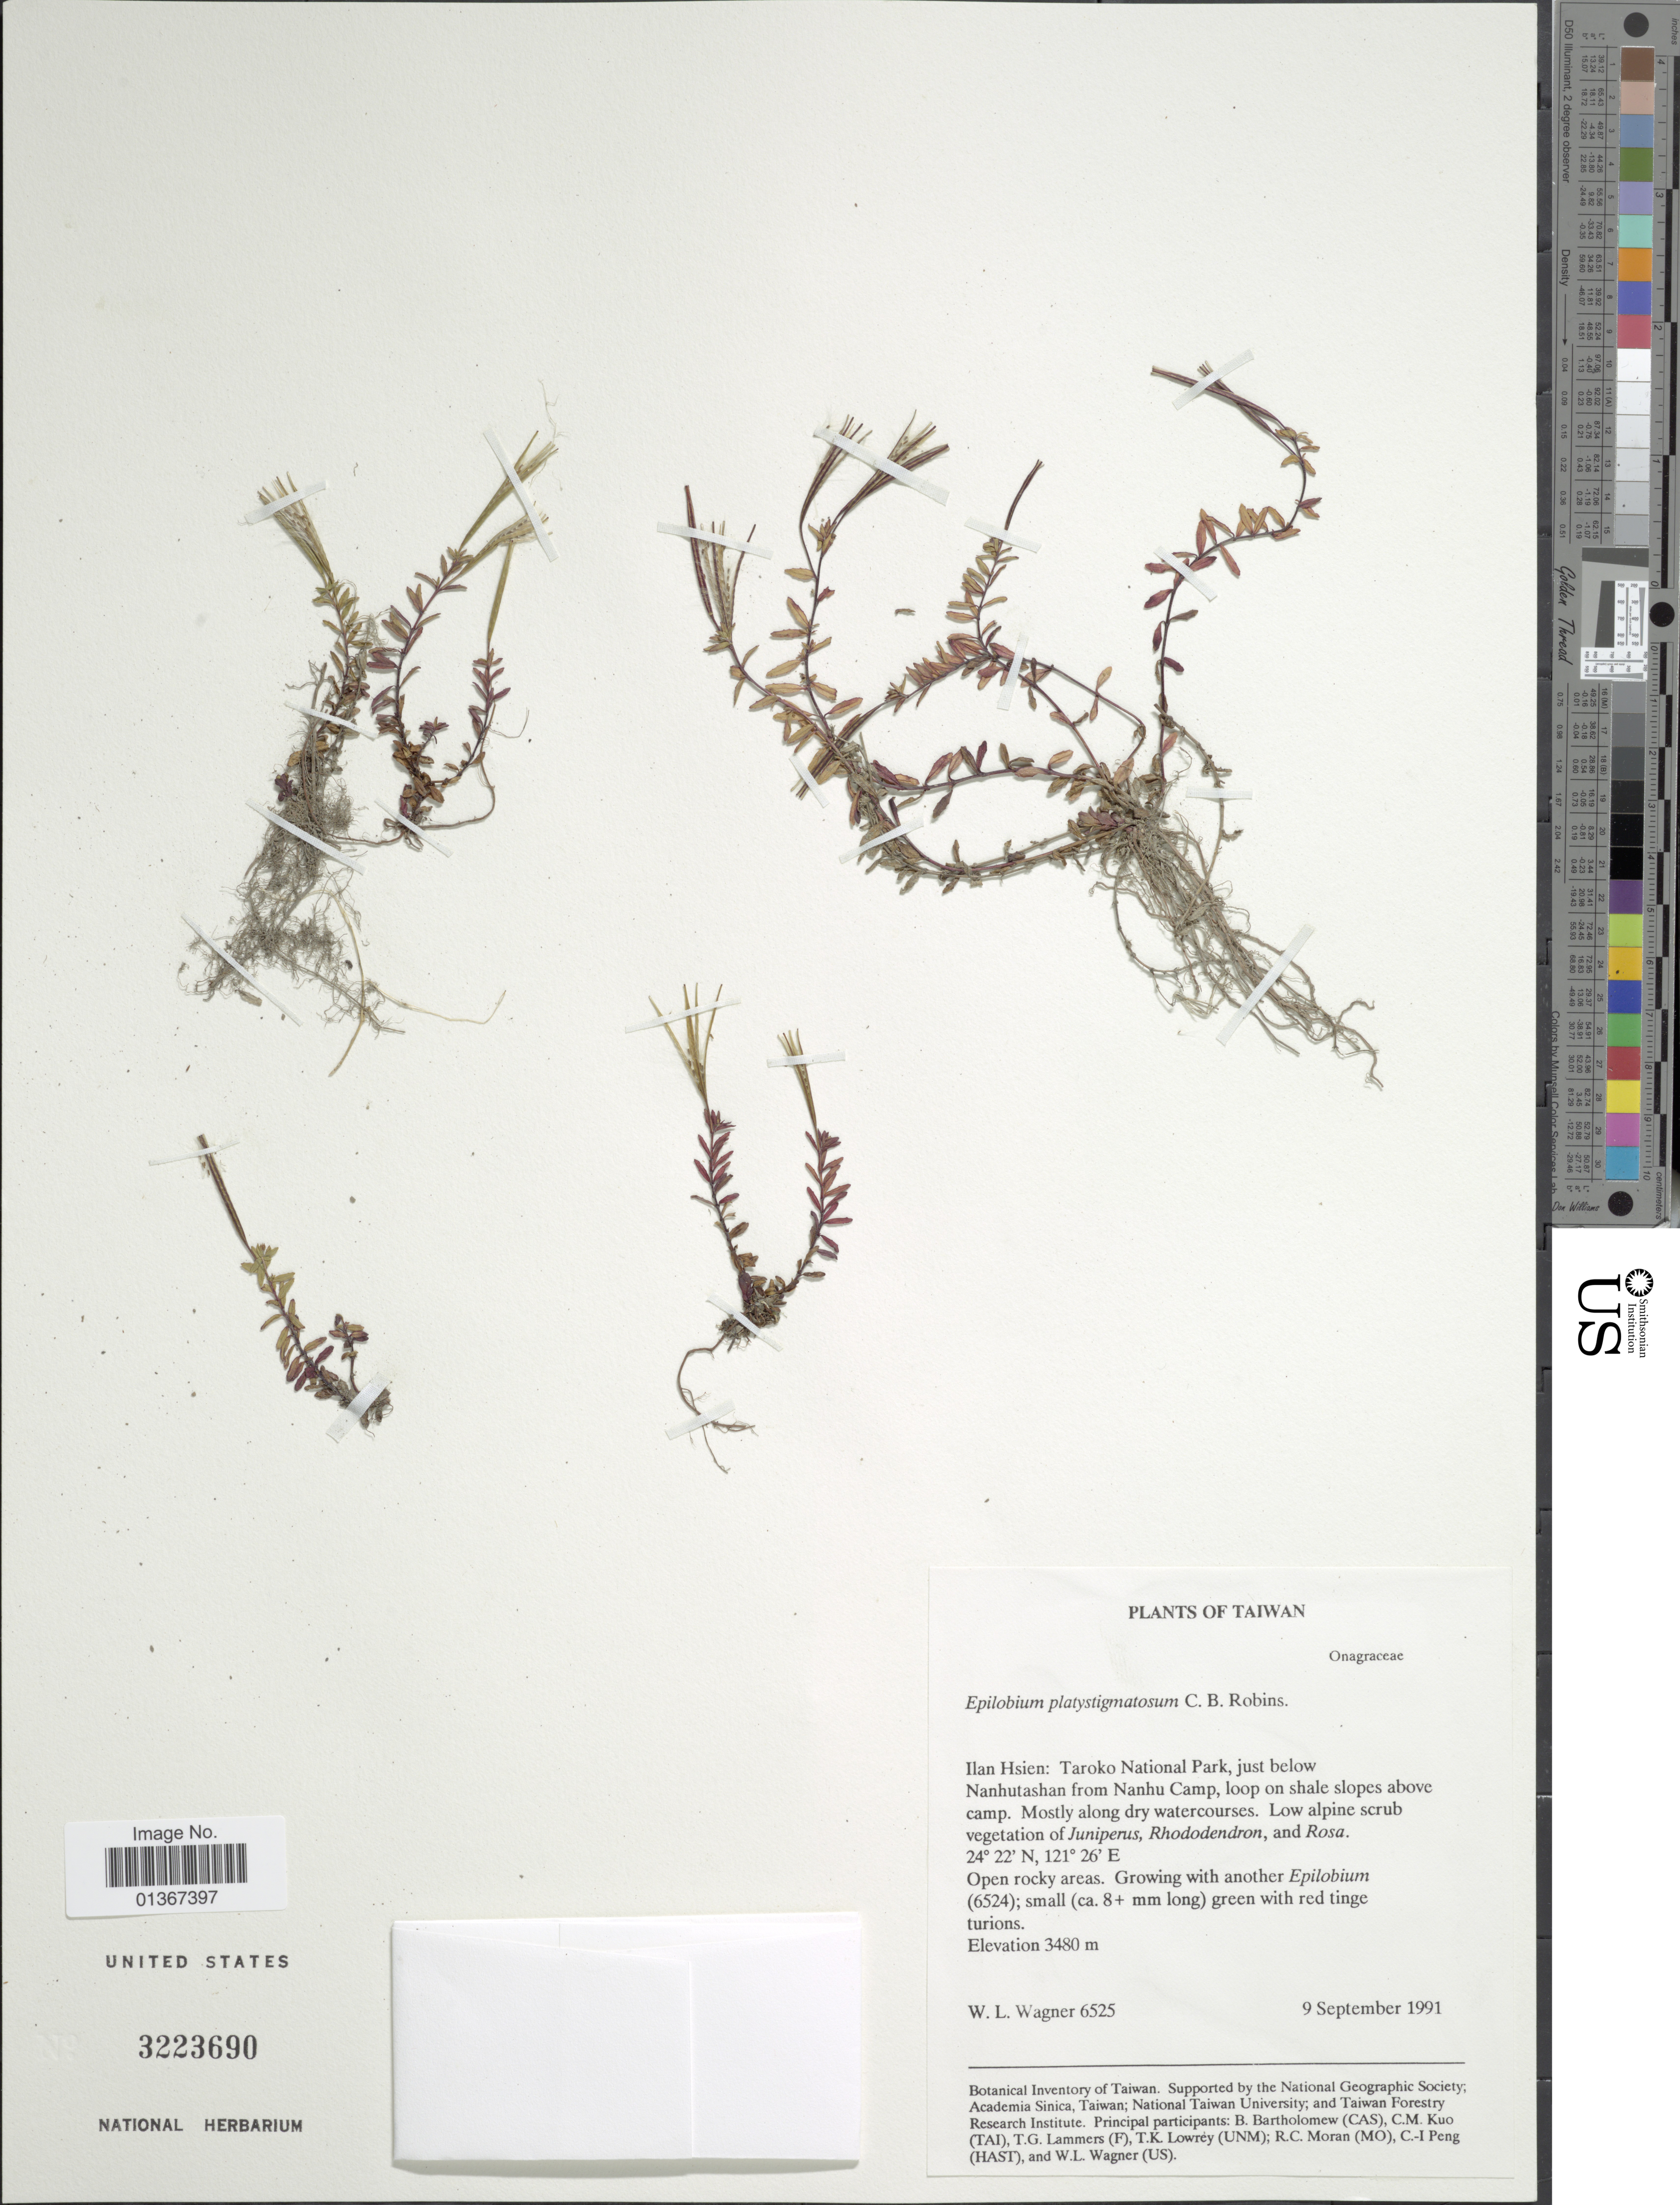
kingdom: Plantae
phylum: Tracheophyta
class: Magnoliopsida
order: Myrtales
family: Onagraceae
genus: Epilobium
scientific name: Epilobium platystigmatosum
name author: C.B. Rob.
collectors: W. L. Wagner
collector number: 6525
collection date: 1991-09-09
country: Taiwan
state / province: Ilan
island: Taiwan [Formosa]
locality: Ilan Hsien: Taroko National Park, just below Nanhutashan from Nanhu Camp, loop on shale slopes above camp.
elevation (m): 3480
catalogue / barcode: US 3223690